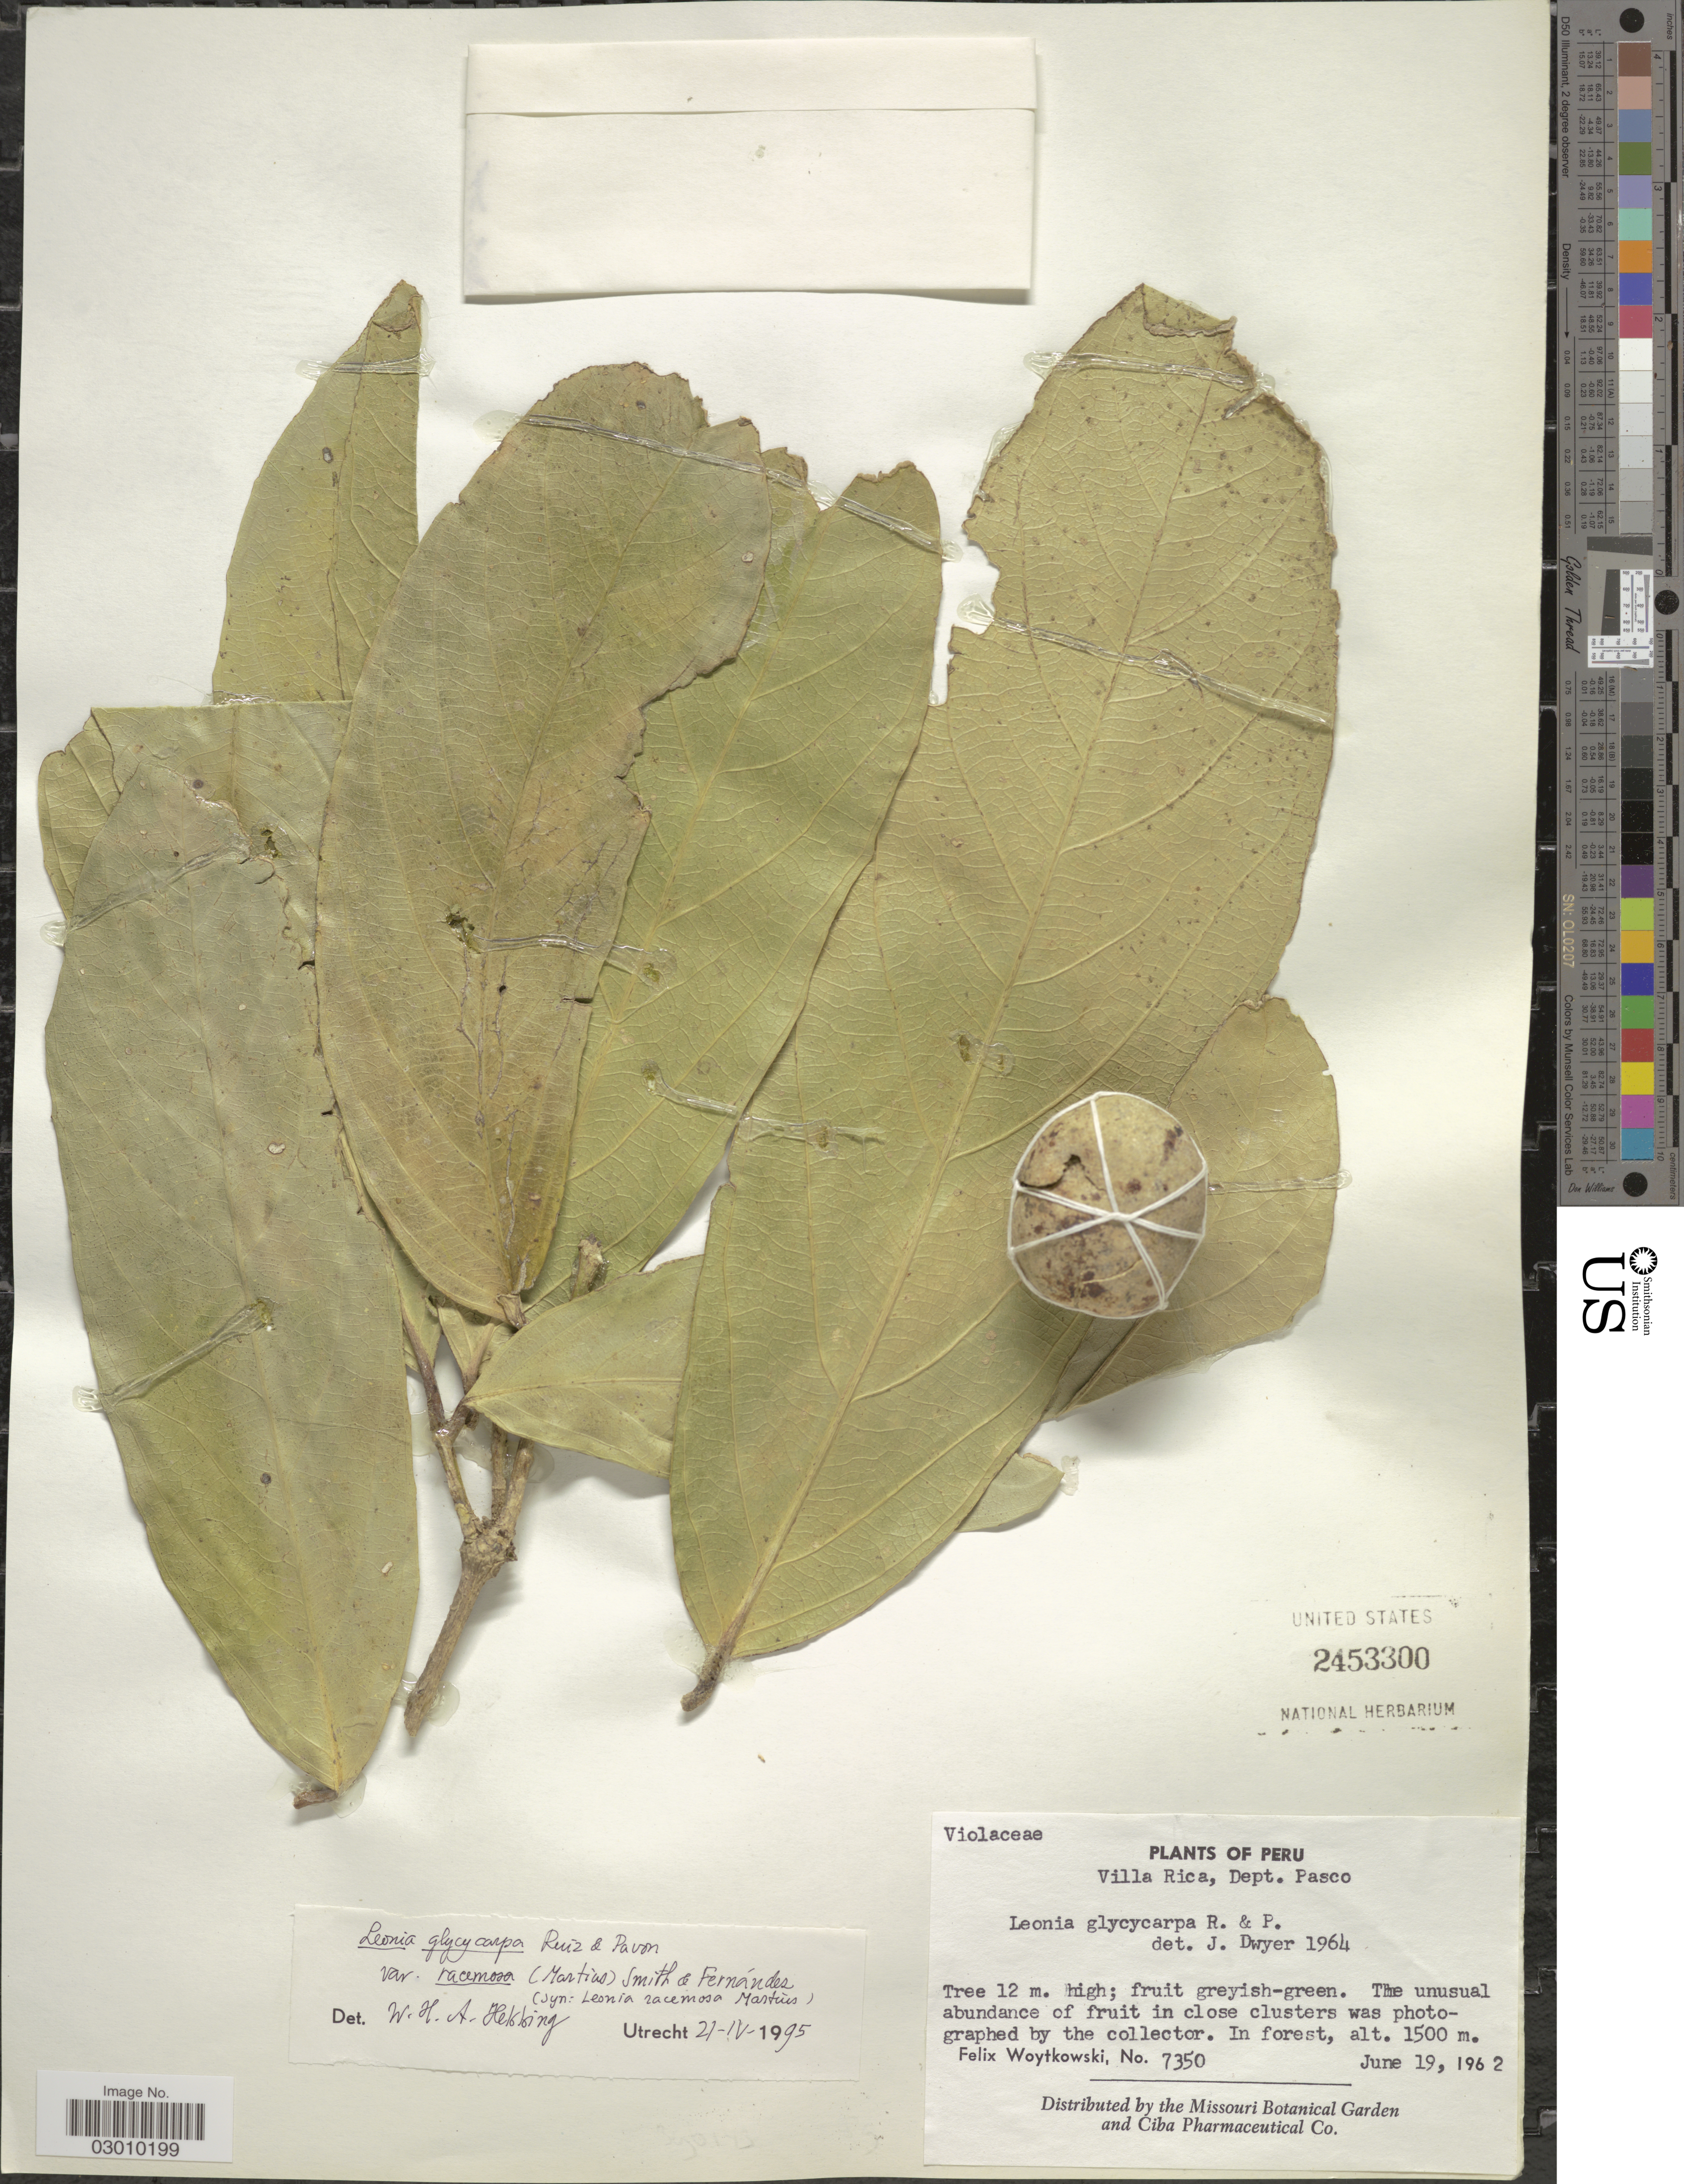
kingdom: Plantae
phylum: Tracheophyta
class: Magnoliopsida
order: Malpighiales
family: Violaceae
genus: Leonia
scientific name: Leonia glycycarpa var. racemosa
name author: (Mart.) L.B. Sm. & A. Fernández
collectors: F. Woytkowski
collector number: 7350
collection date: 1962-06-19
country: Peru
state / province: Pasco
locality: Villa Rica, Dept. Pasco.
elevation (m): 1500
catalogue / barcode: US 2453300